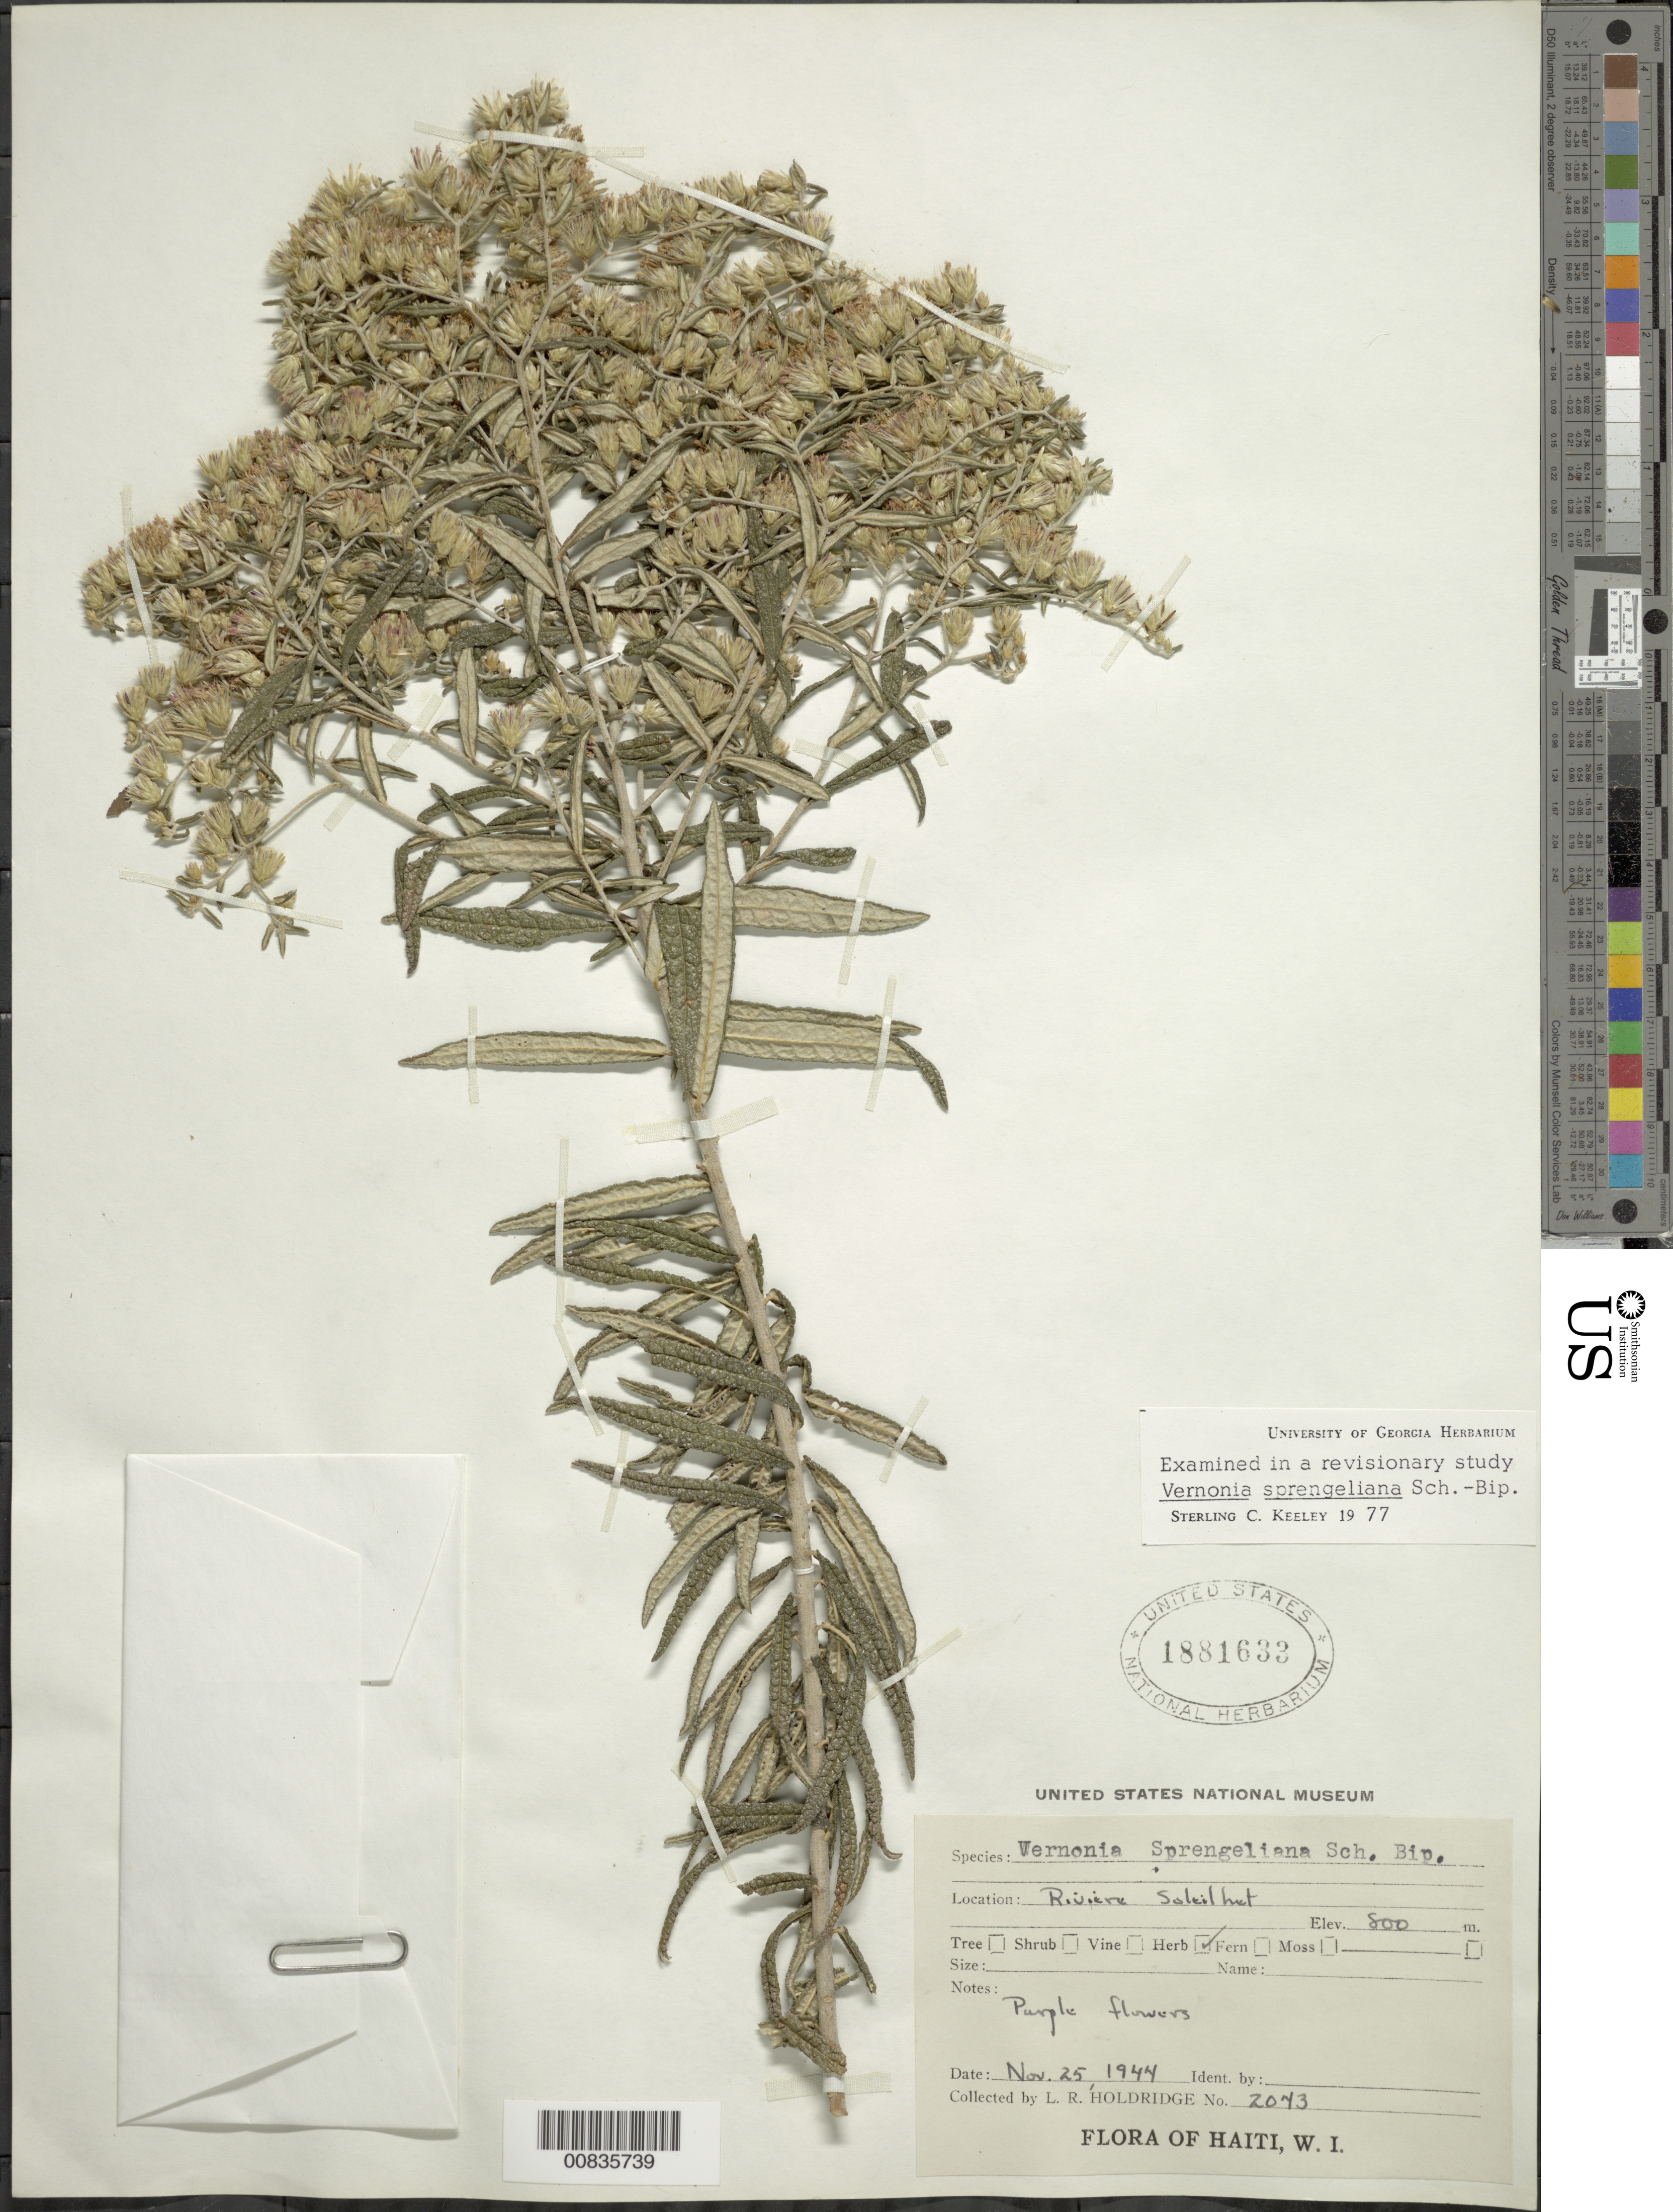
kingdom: Plantae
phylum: Tracheophyta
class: Magnoliopsida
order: Asterales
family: Asteraceae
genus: Lepidaploa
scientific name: Lepidaploa sprengeliana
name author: (Sch. Bip.) H. Rob.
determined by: Keeley, S. C.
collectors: L. Holdridge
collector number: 2043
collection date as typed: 25 Nov 1944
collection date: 1944-11-25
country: Haiti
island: Hispaniola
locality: Rivière Soleihet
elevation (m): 800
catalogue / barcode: US 1881633